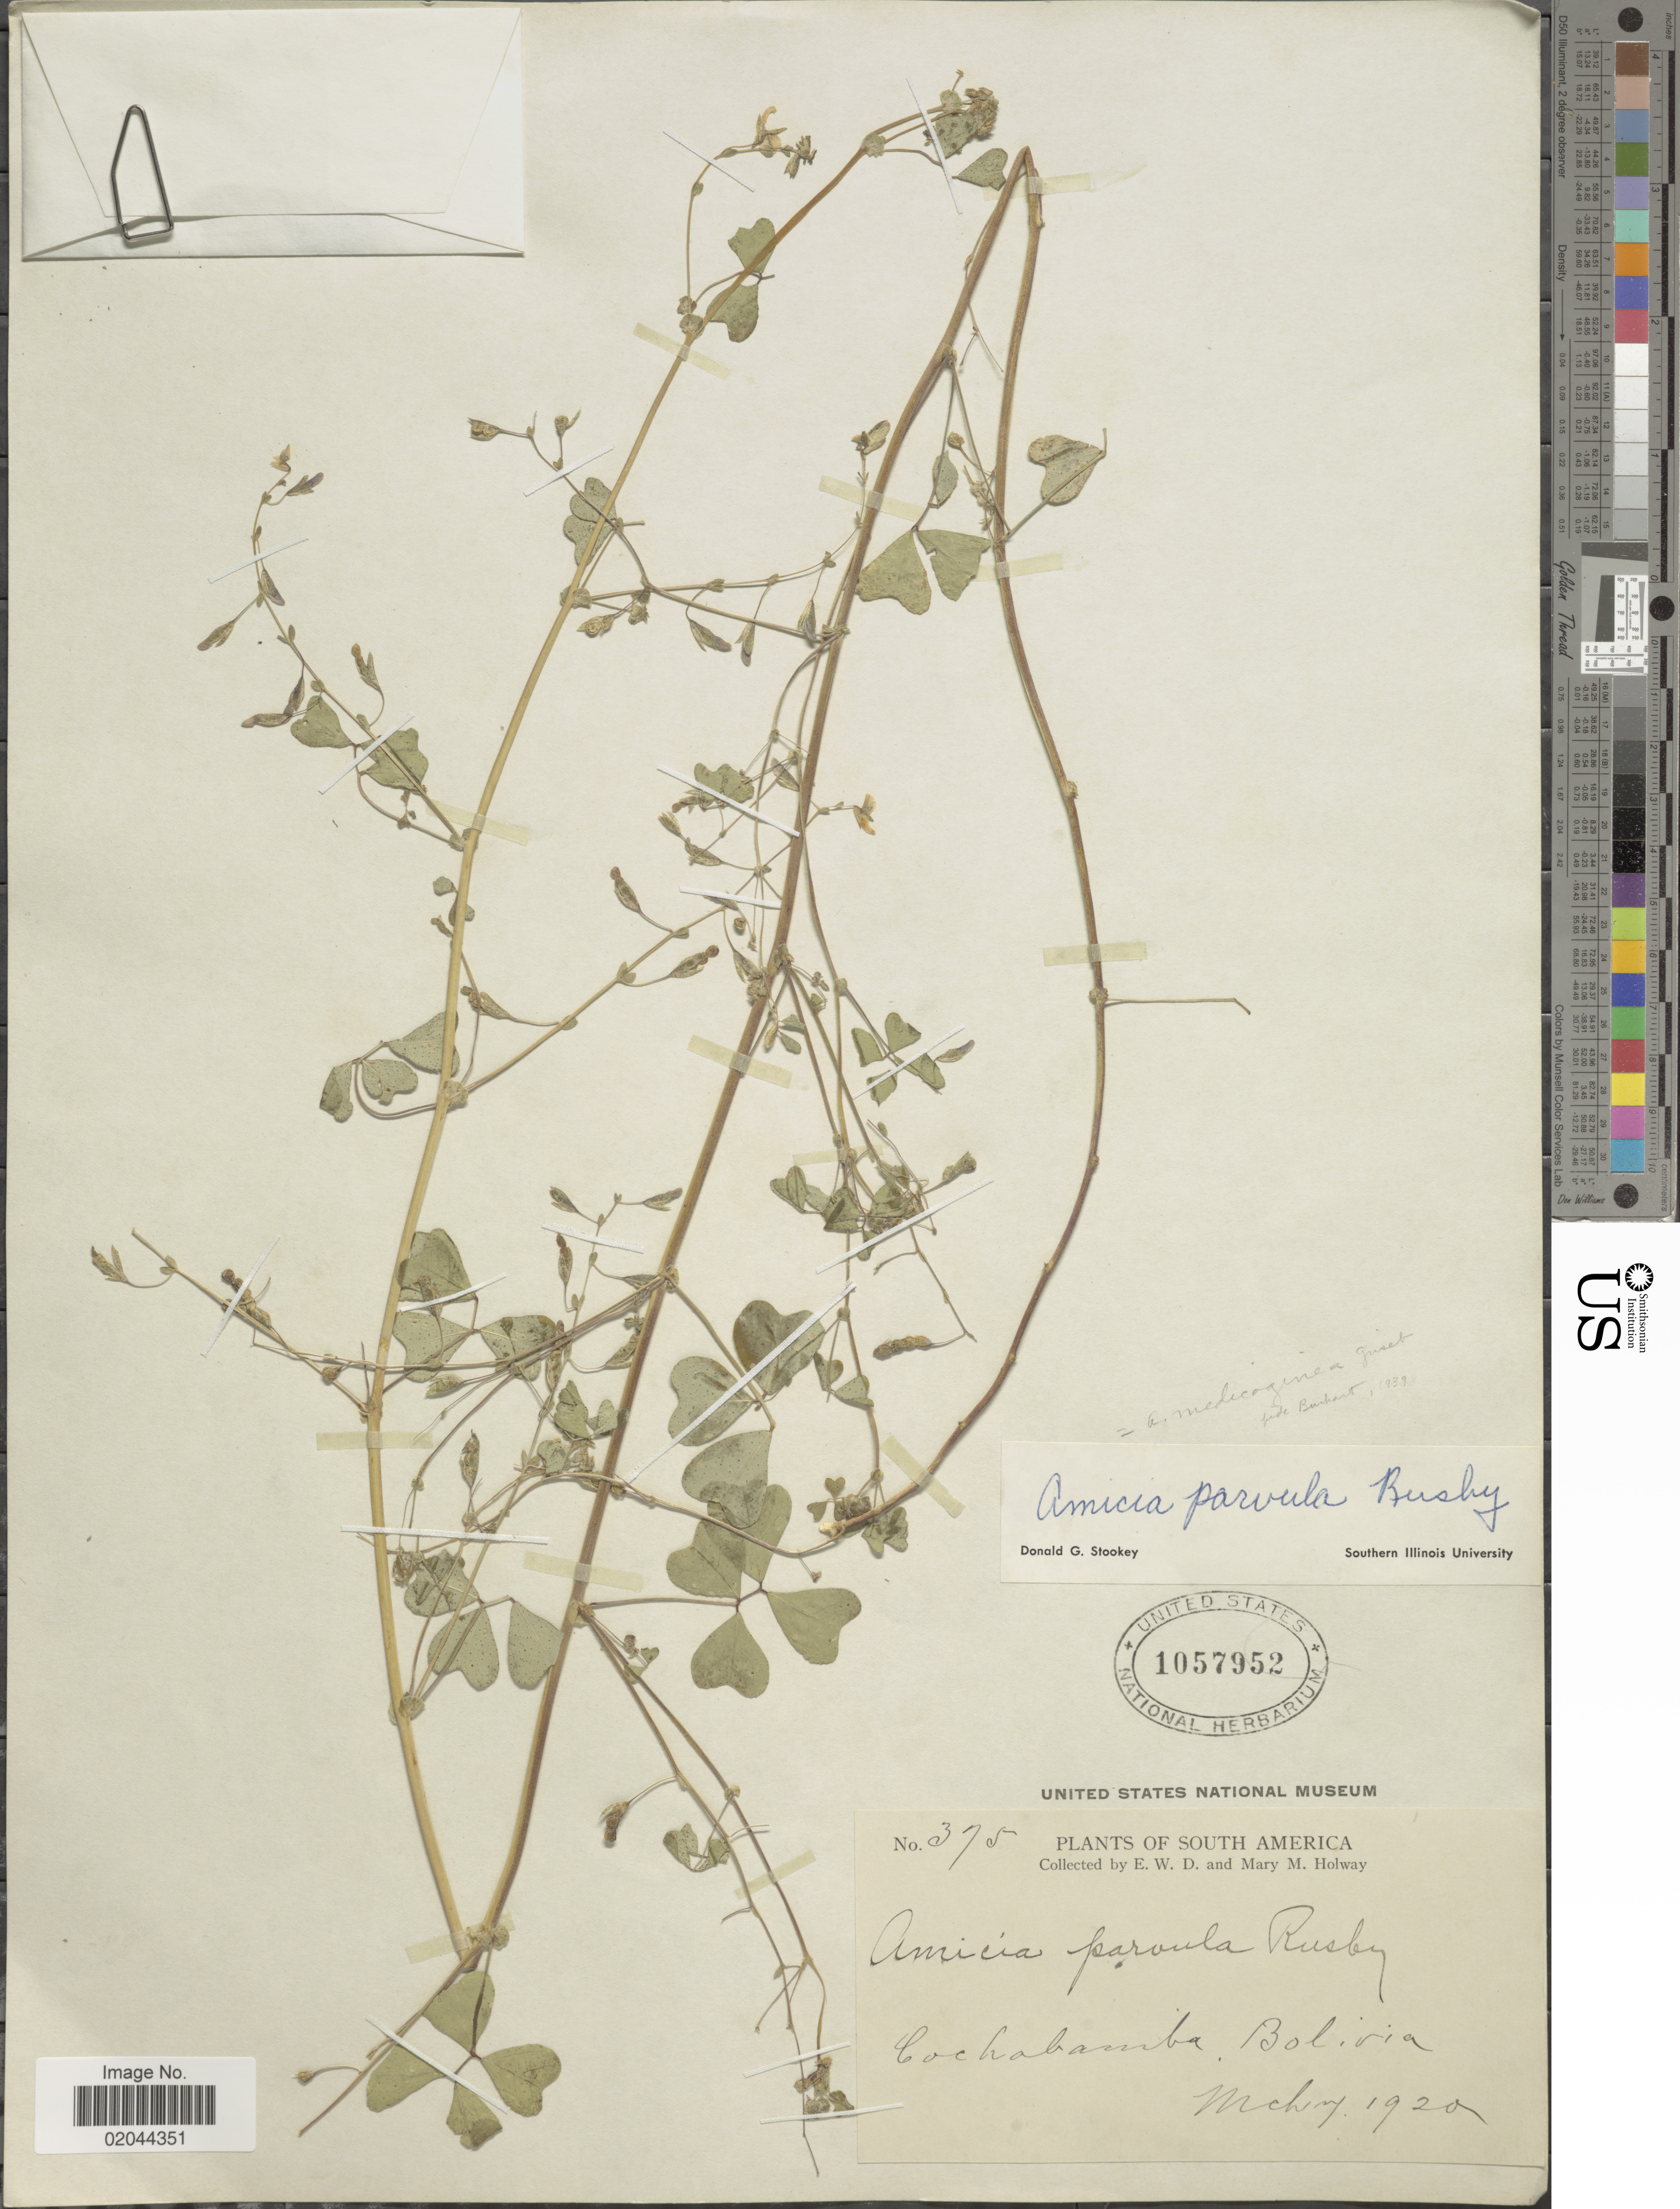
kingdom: Plantae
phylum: Tracheophyta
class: Magnoliopsida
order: Fabales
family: Fabaceae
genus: Amicia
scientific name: Amicia medicaginea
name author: Griseb.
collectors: E. W. D. Holway & M. M. Holway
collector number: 375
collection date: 1920-03-19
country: Bolivia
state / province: Cochabamba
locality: South America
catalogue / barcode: US 1057952